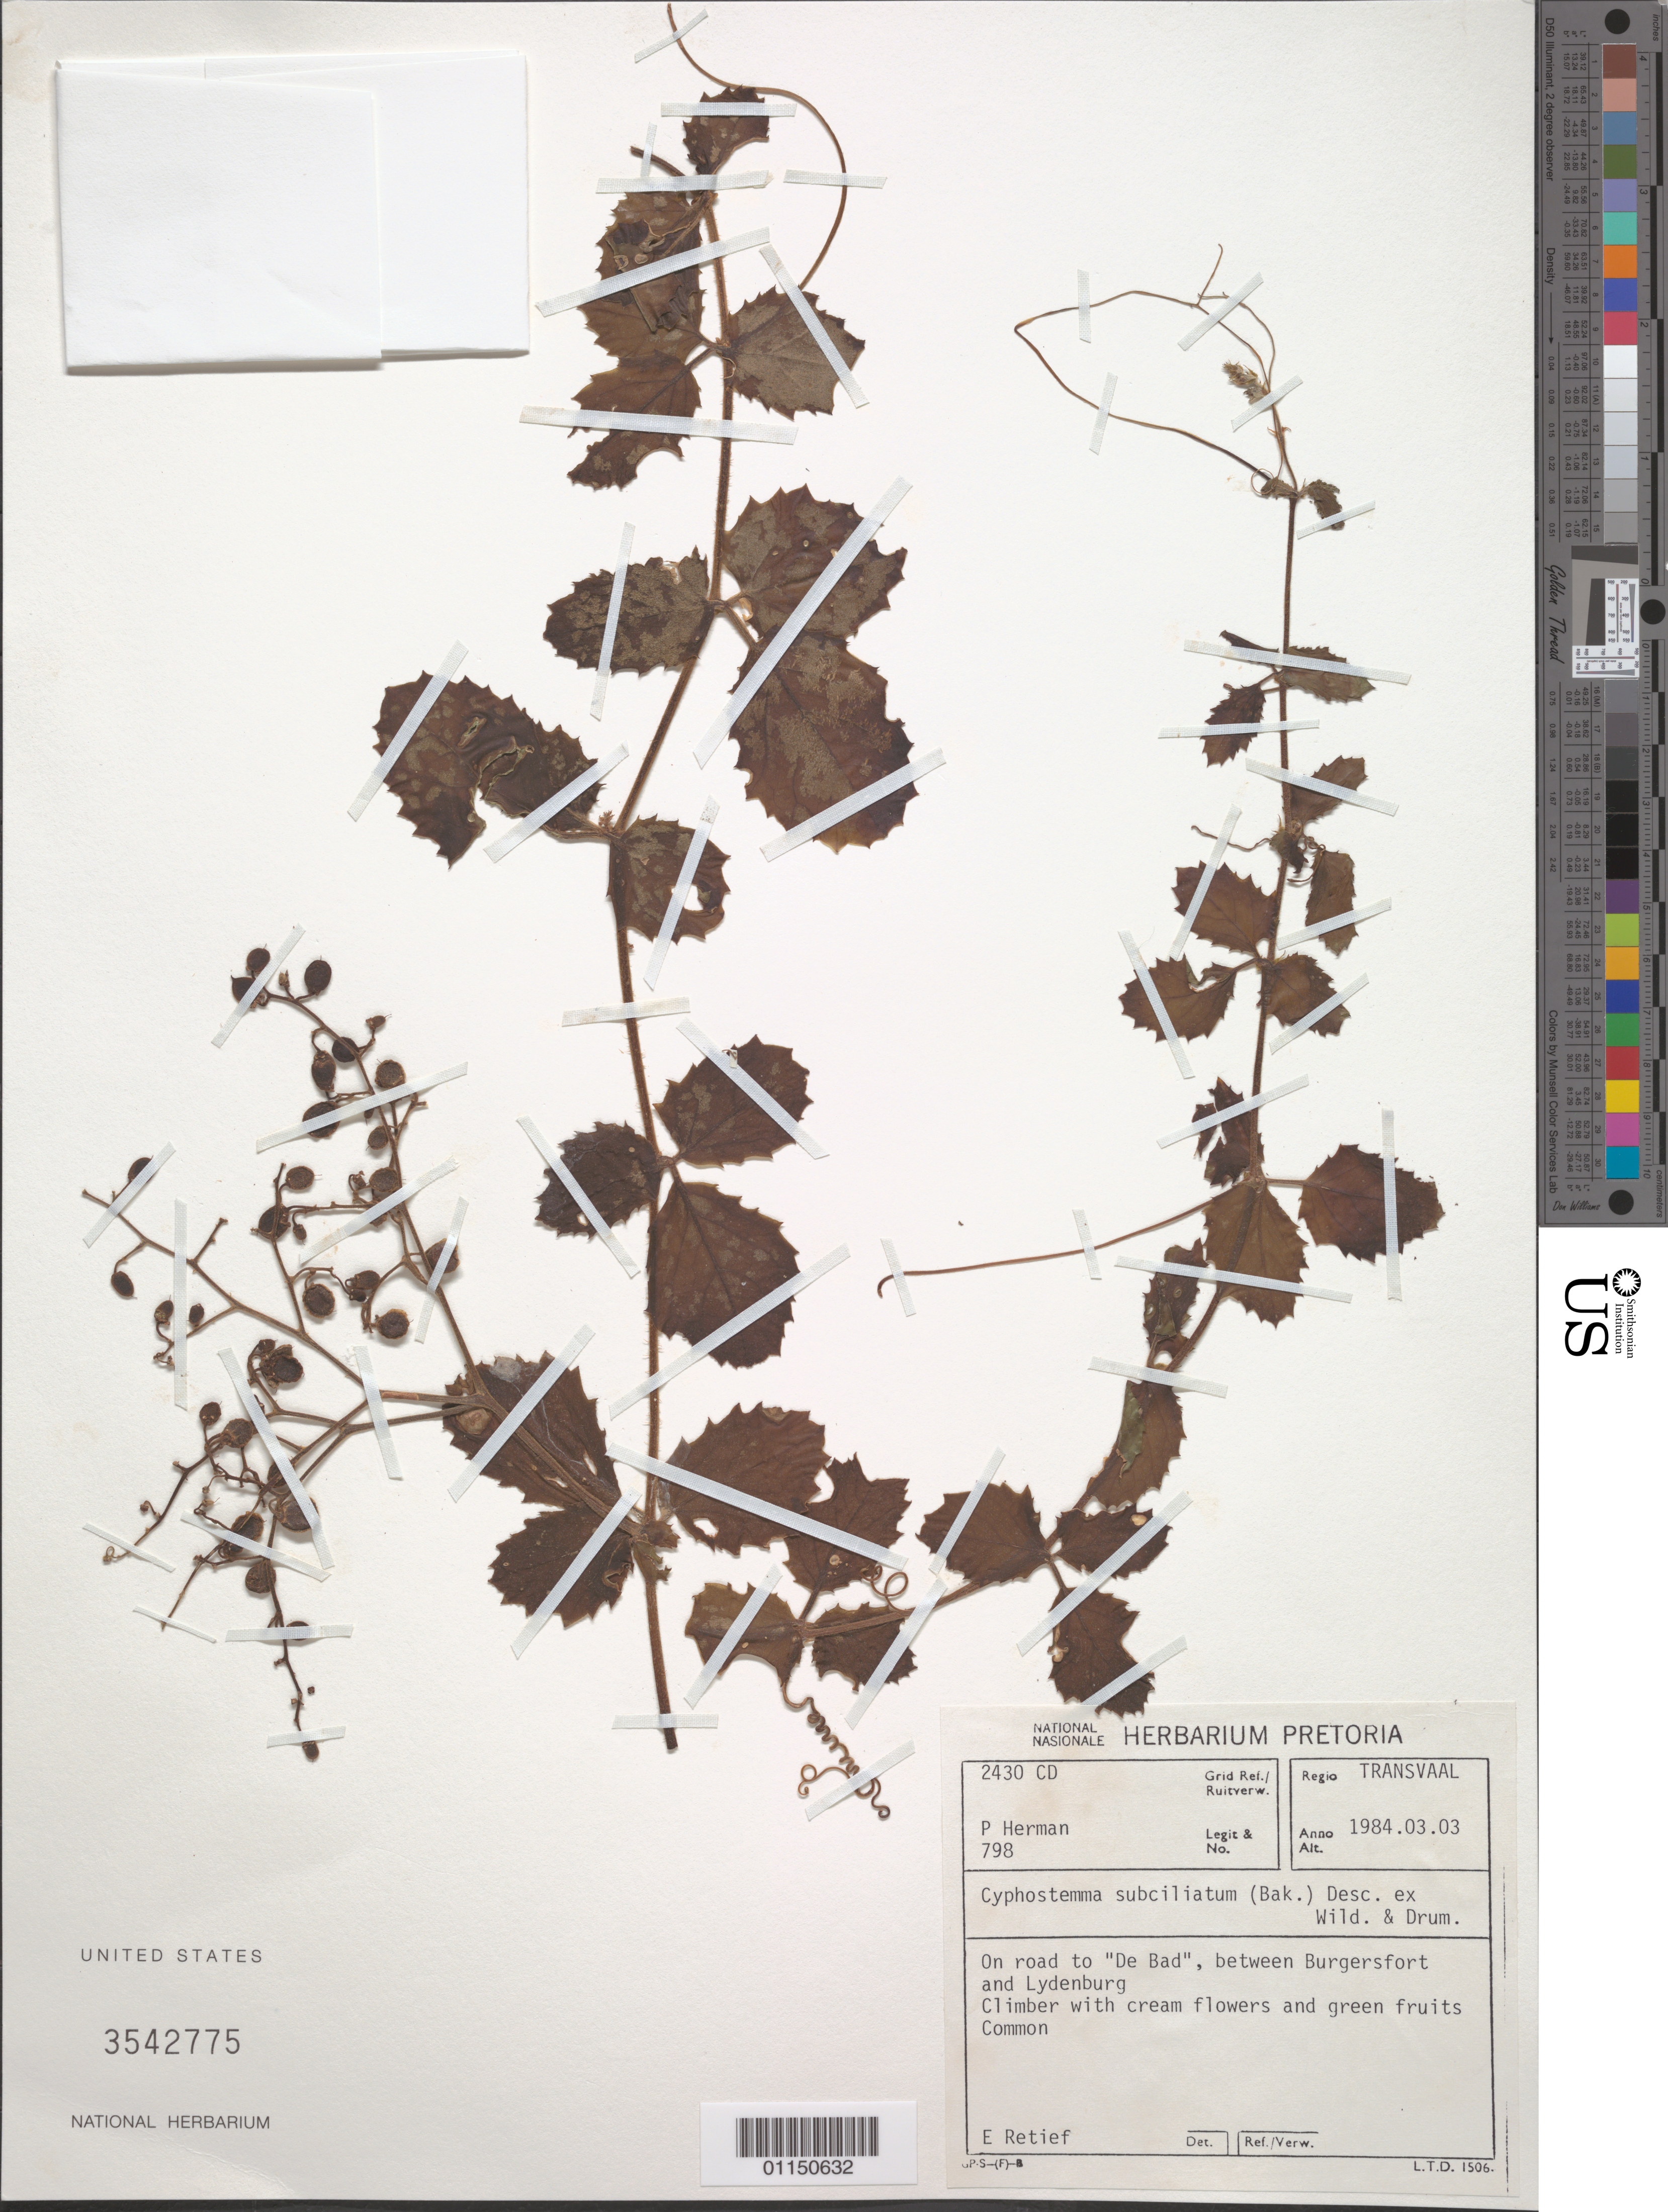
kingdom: Plantae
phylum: Tracheophyta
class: Magnoliopsida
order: Vitales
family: Vitaceae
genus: Cyphostemma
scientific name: Cyphostemma subciliatum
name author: (Baker) Desc. et al.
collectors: P. Herman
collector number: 798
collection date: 1984-03-03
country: South Africa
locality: On Rd to "De Bad", between Burgersfort and Lydenburg. Transvaal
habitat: Climber. Common.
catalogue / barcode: US 3542775